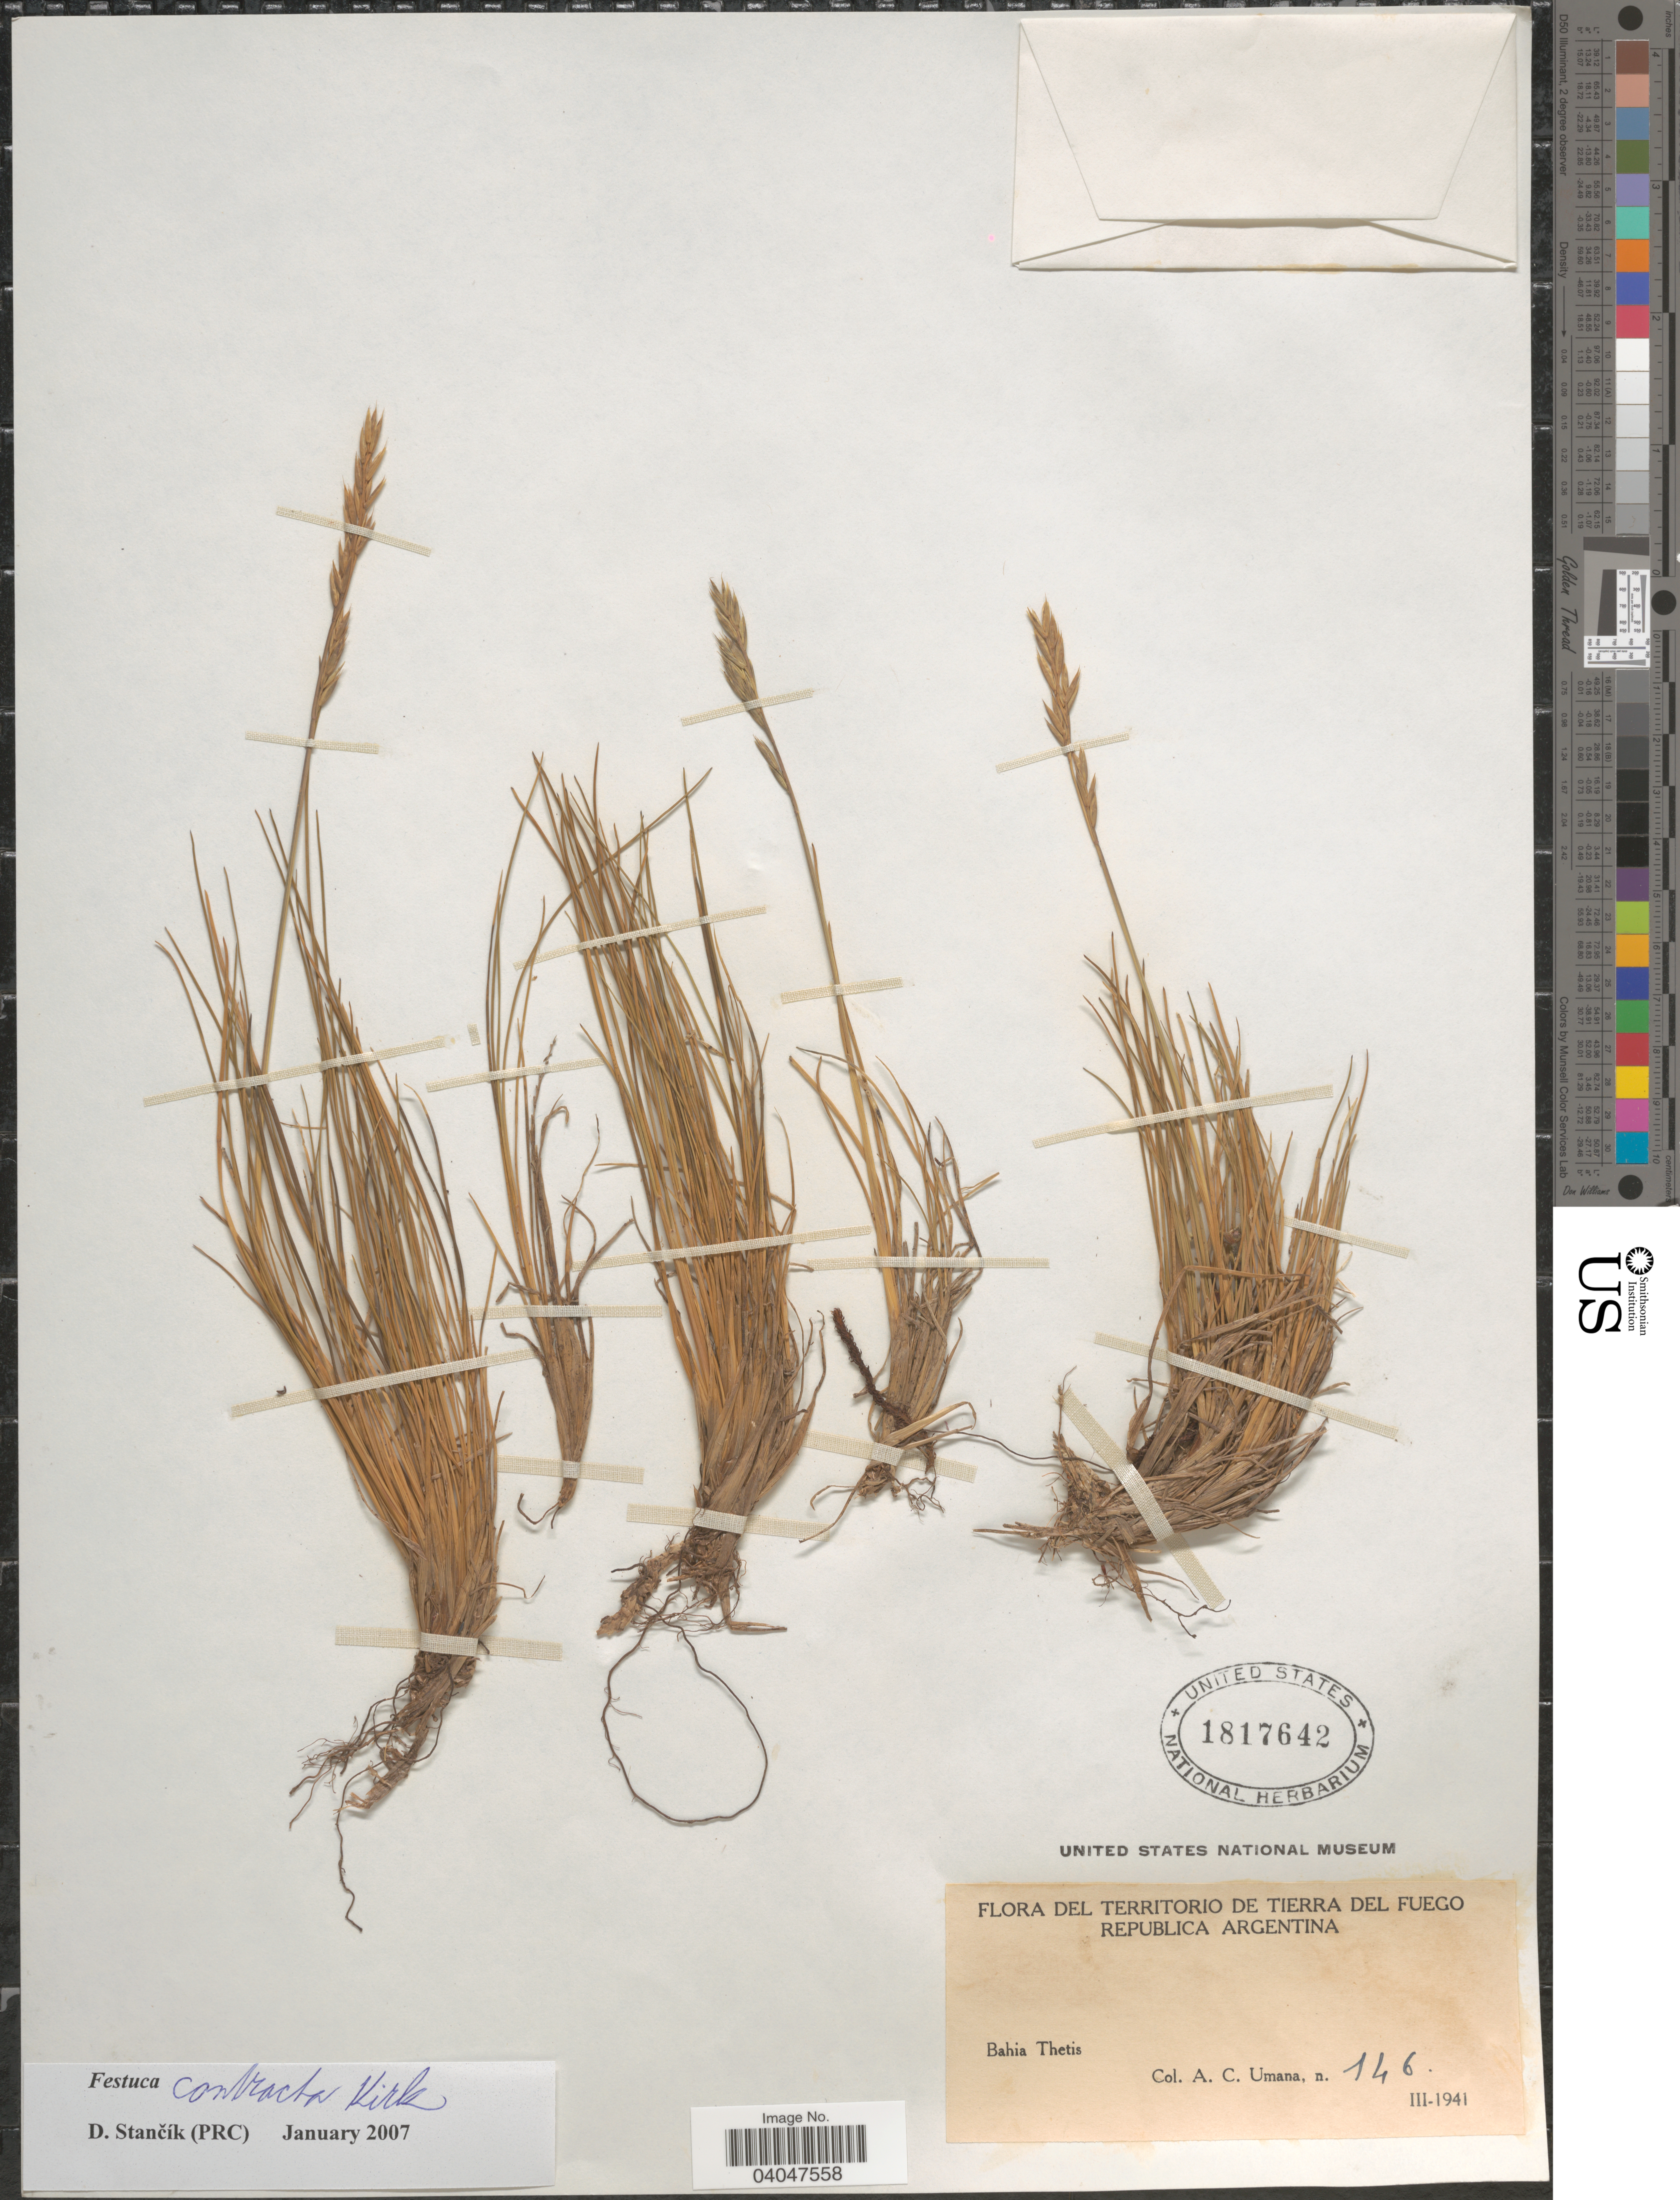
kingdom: Plantae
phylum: Tracheophyta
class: Liliopsida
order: Poales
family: Poaceae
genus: Festuca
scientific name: Festuca contracta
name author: Kirk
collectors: A. Umana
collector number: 146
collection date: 1941-03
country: Argentina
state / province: Tierra del Fuego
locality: Territorio de Tierra del Fuego. Republica Argentina. Bahia Thetis.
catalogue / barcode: US 1817642